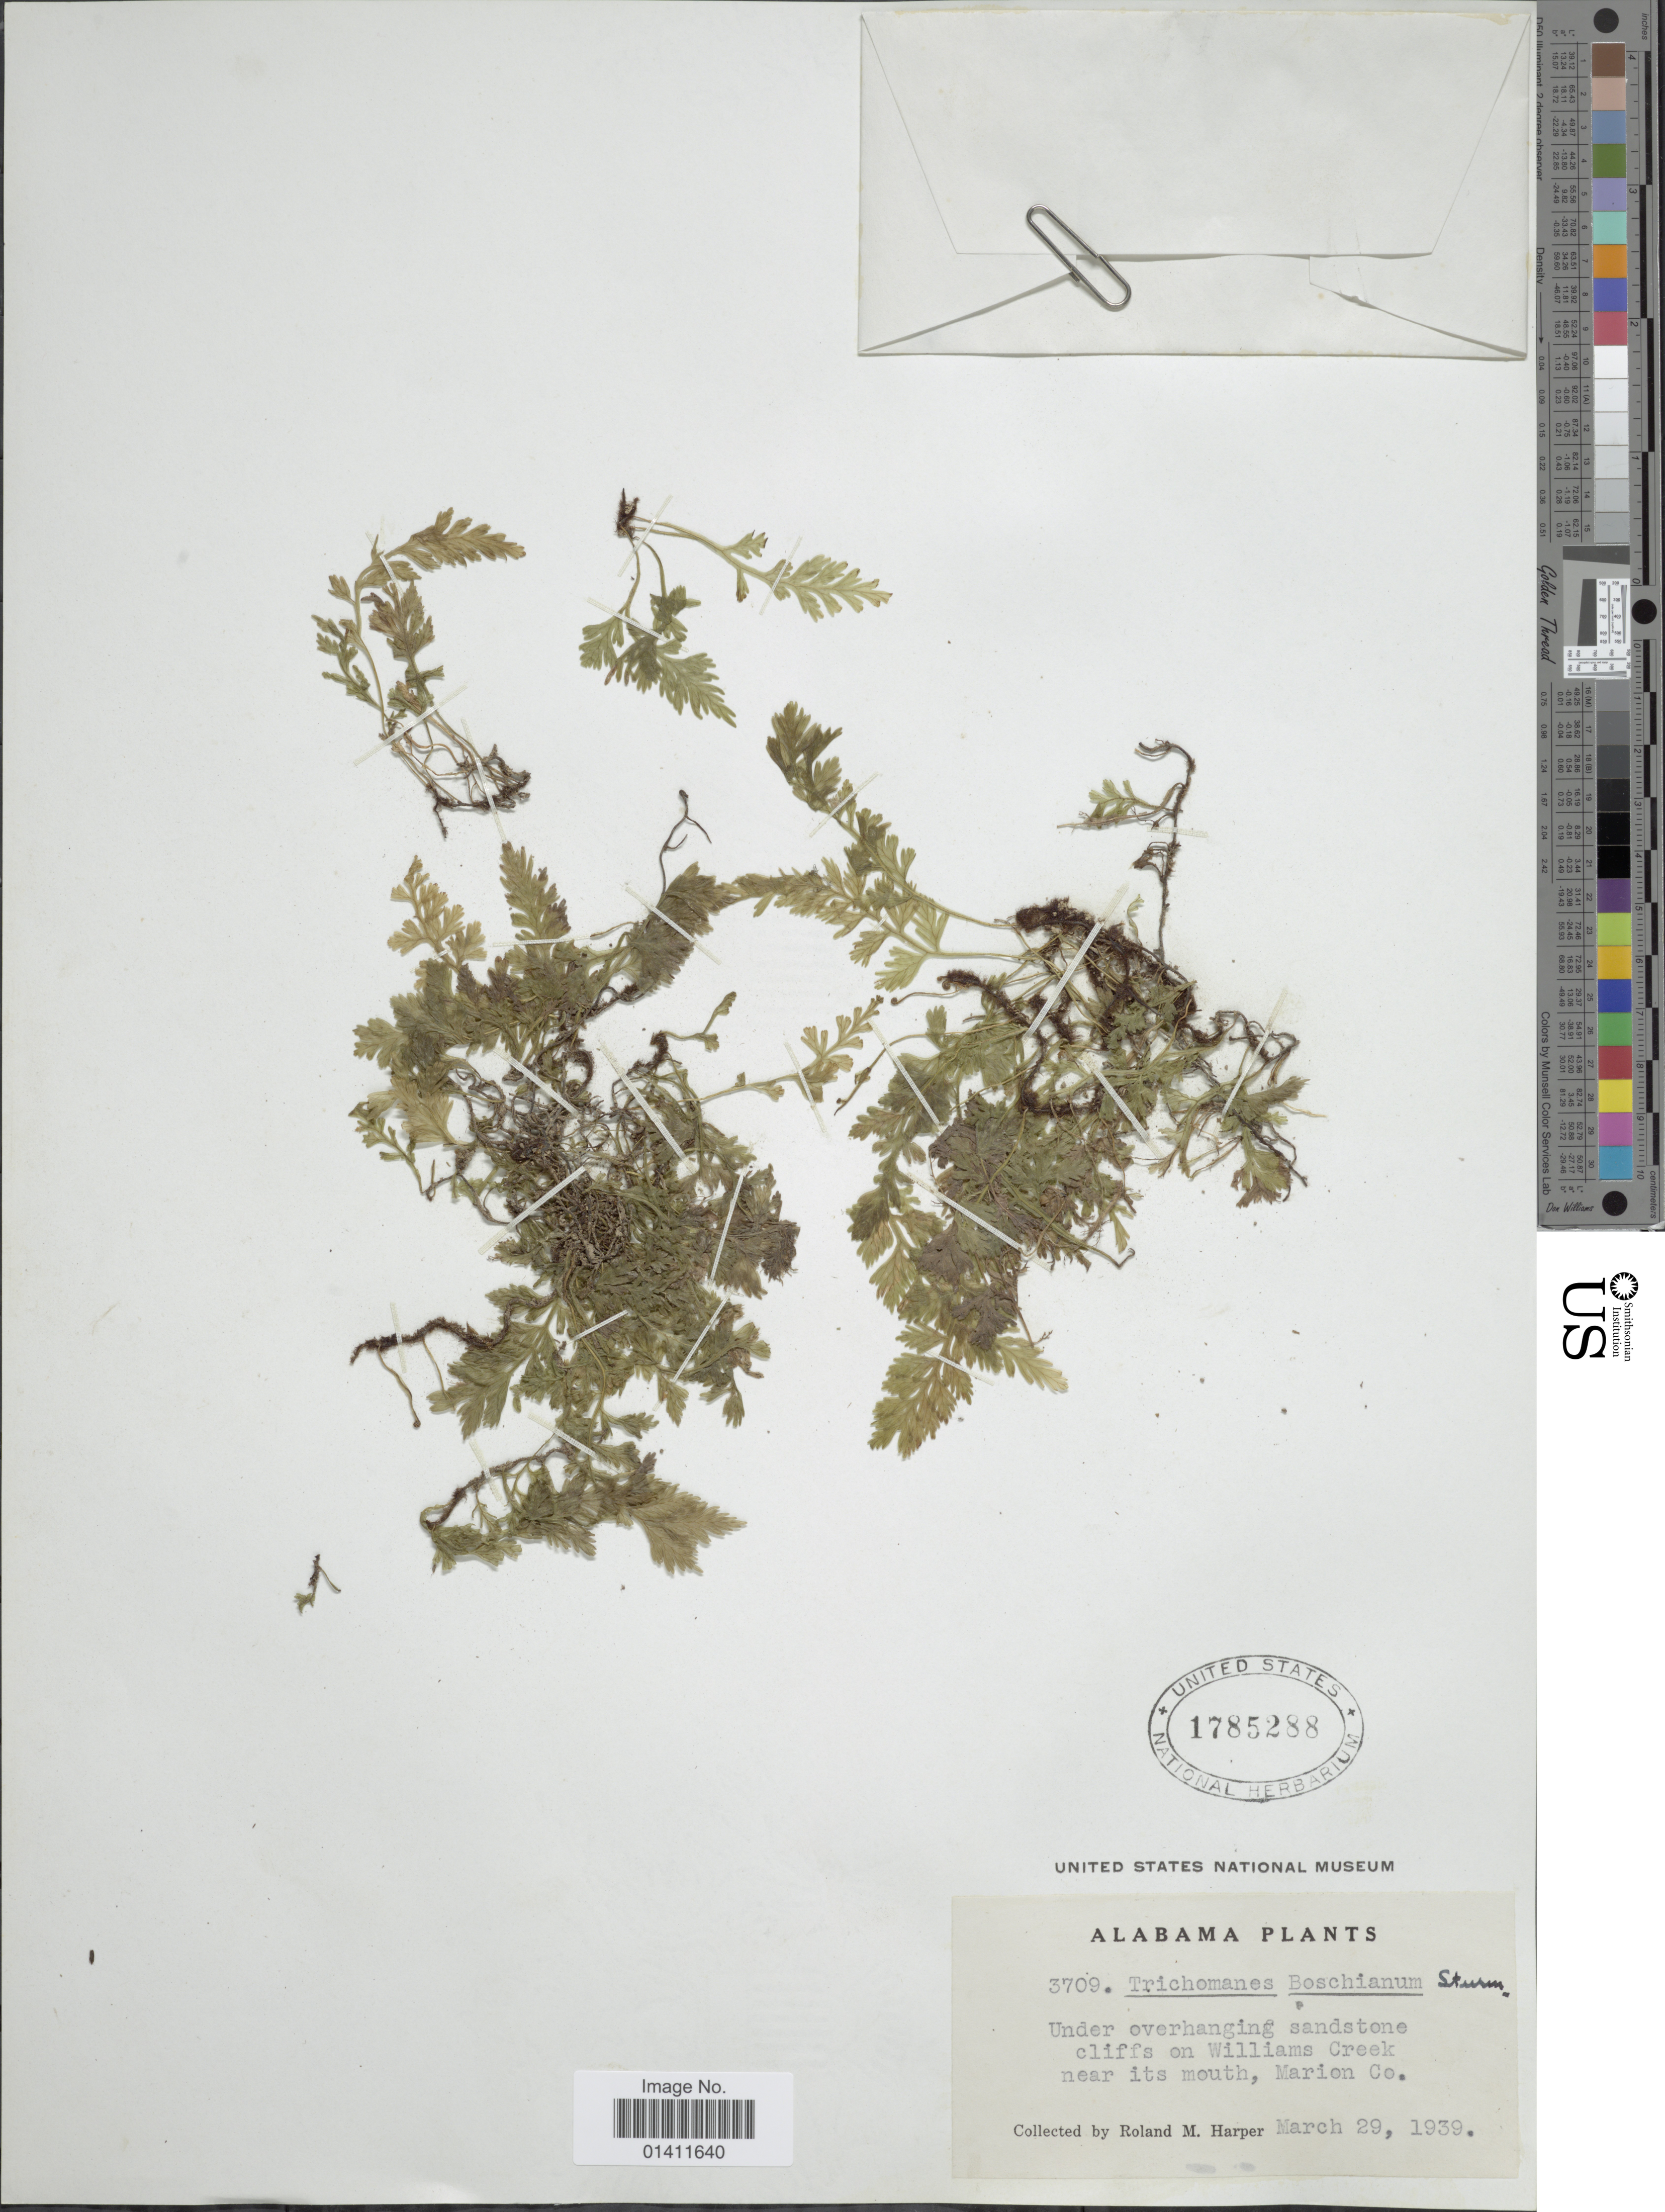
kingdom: Plantae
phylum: Tracheophyta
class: Polypodiopsida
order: Hymenophyllales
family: Hymenophyllaceae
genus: Vandenboschia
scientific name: Vandenboschia boschiana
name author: (J.W. Sturm ex Bosch) Ebihara & K. Iwats.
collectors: R. M. Harper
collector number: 3709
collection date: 1939-03-29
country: United States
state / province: Alabama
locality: Williams Creek near its mouth, Marion Co.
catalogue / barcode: US 1785288